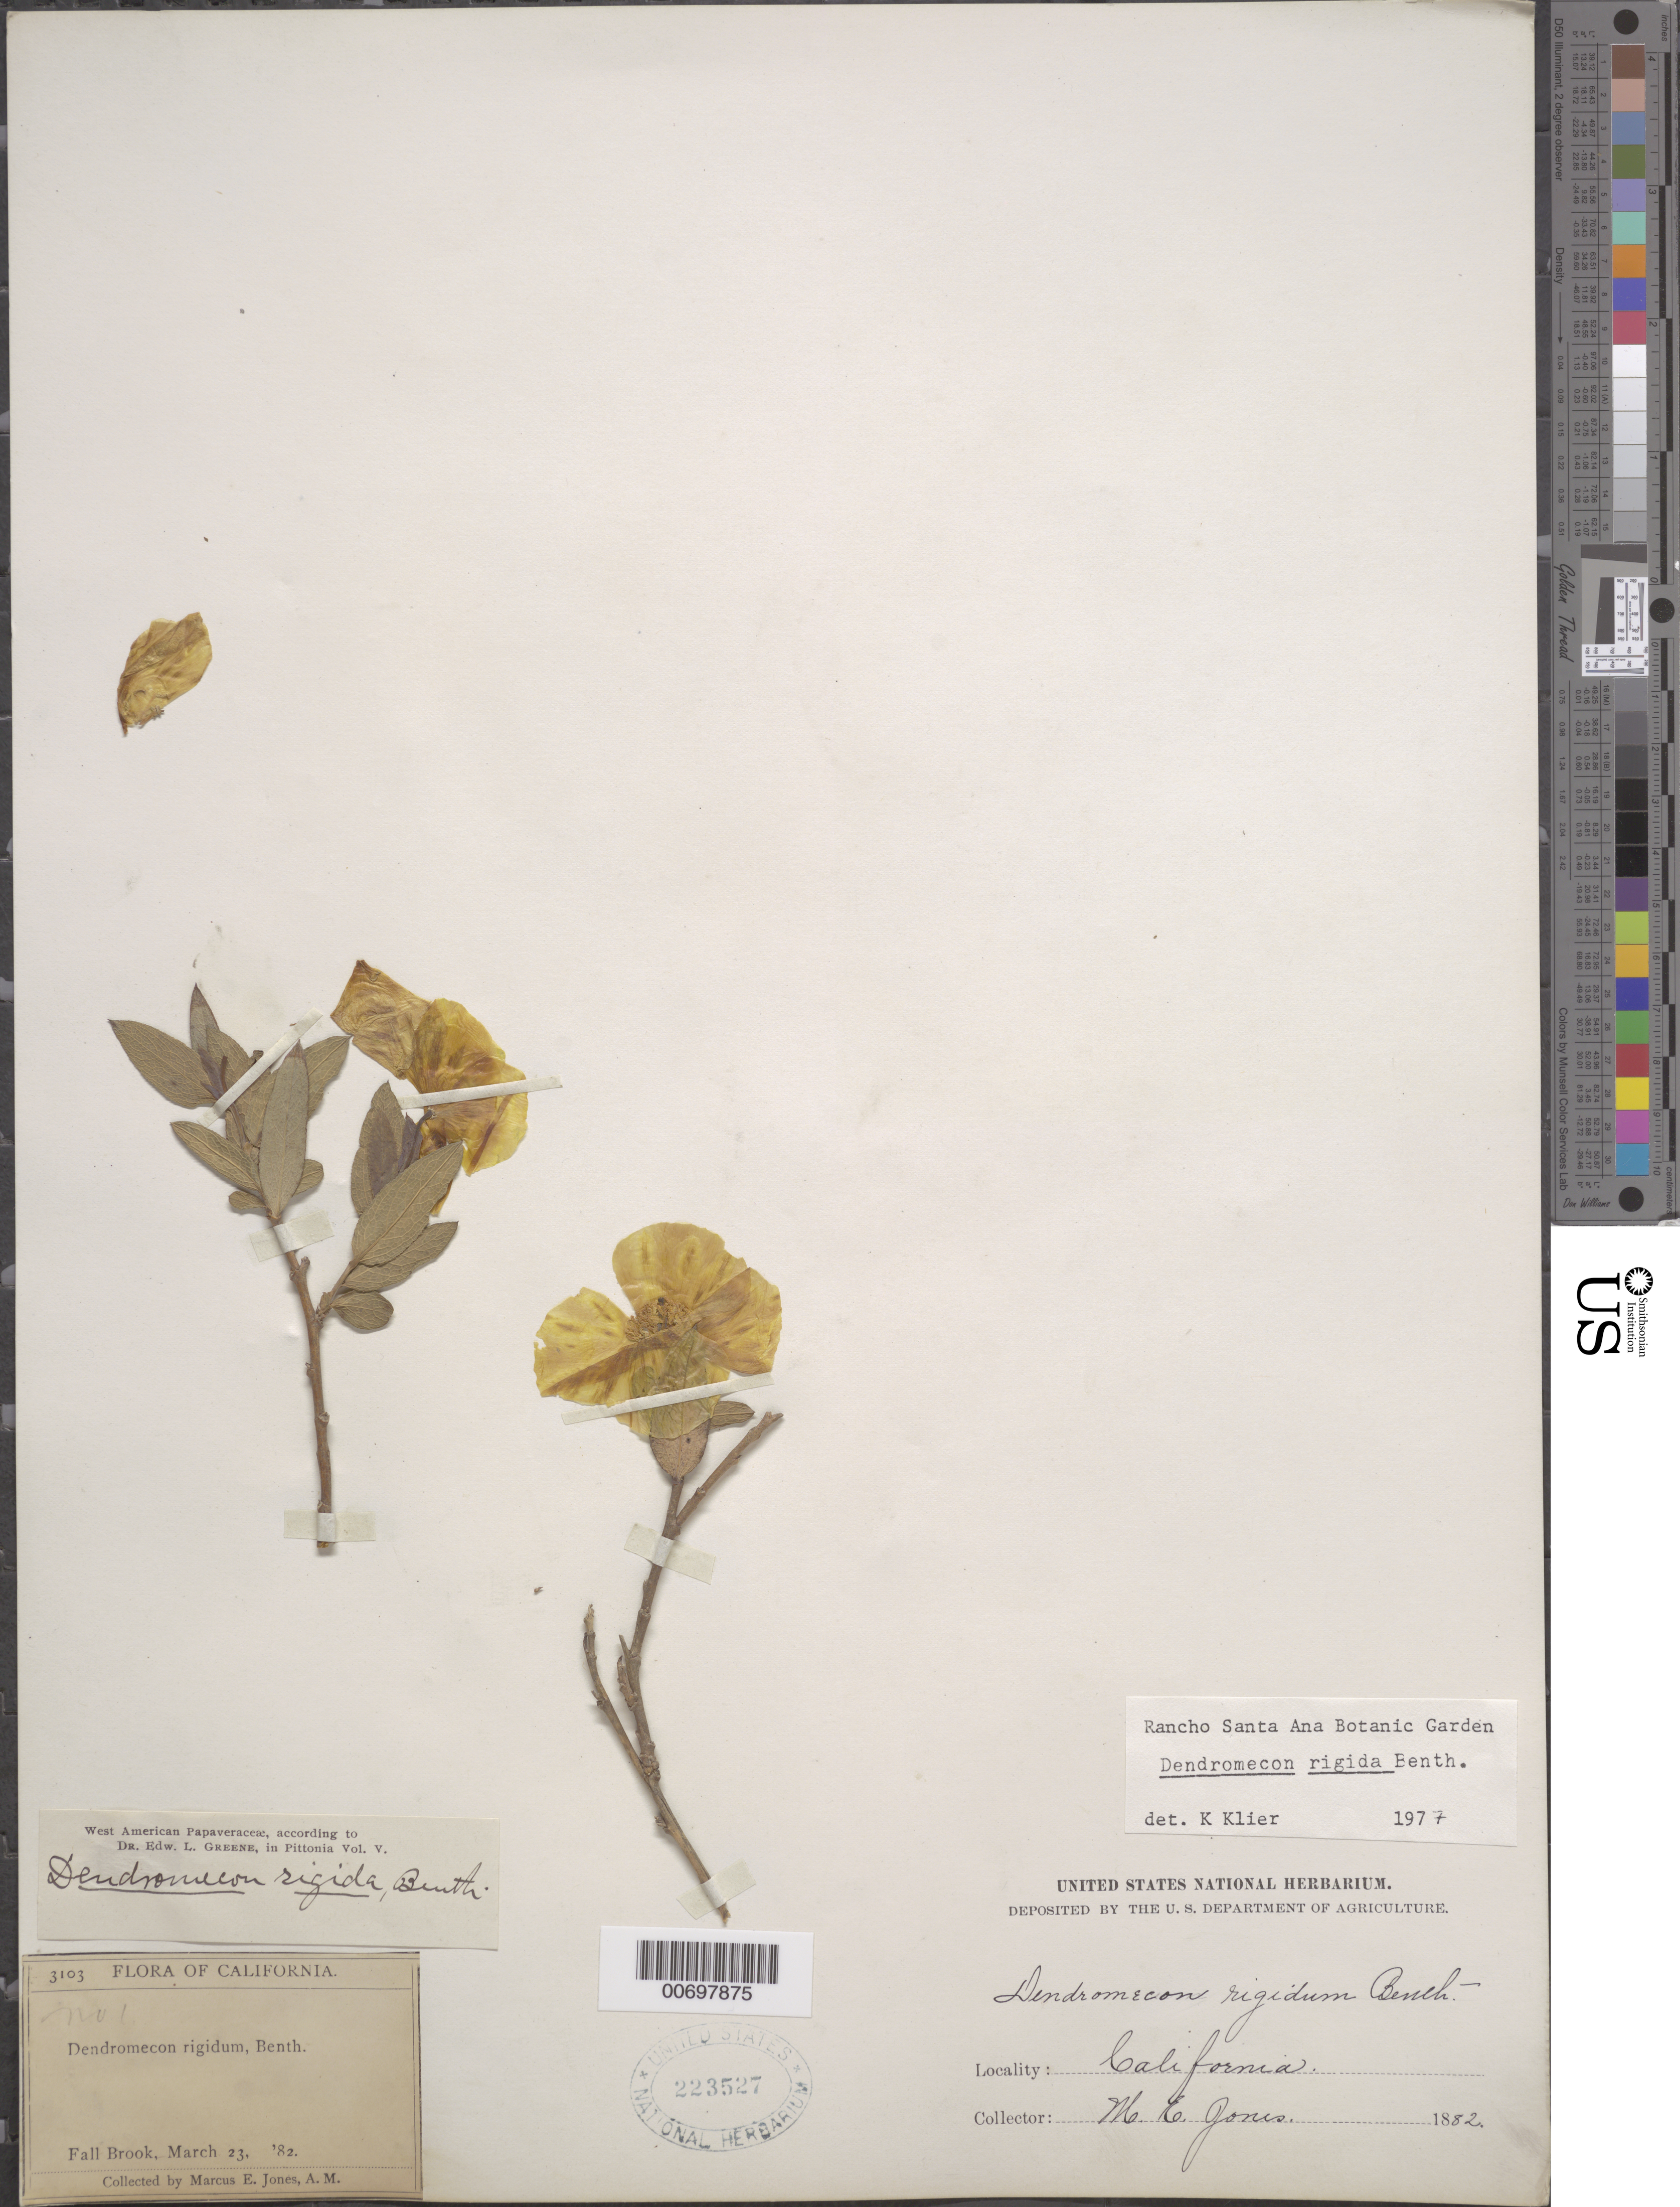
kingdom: Plantae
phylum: Tracheophyta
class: Magnoliopsida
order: Ranunculales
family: Papaveraceae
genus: Dendromecon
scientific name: Dendromecon rigida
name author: Benth.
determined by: Klier, K., (RSA), Rancho Santa Ana Botanic Garden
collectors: M. E. Jones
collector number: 3103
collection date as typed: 23 Mar 1882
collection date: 1882-03-23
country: United States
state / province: California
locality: Fall Brook.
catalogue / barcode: US 223527